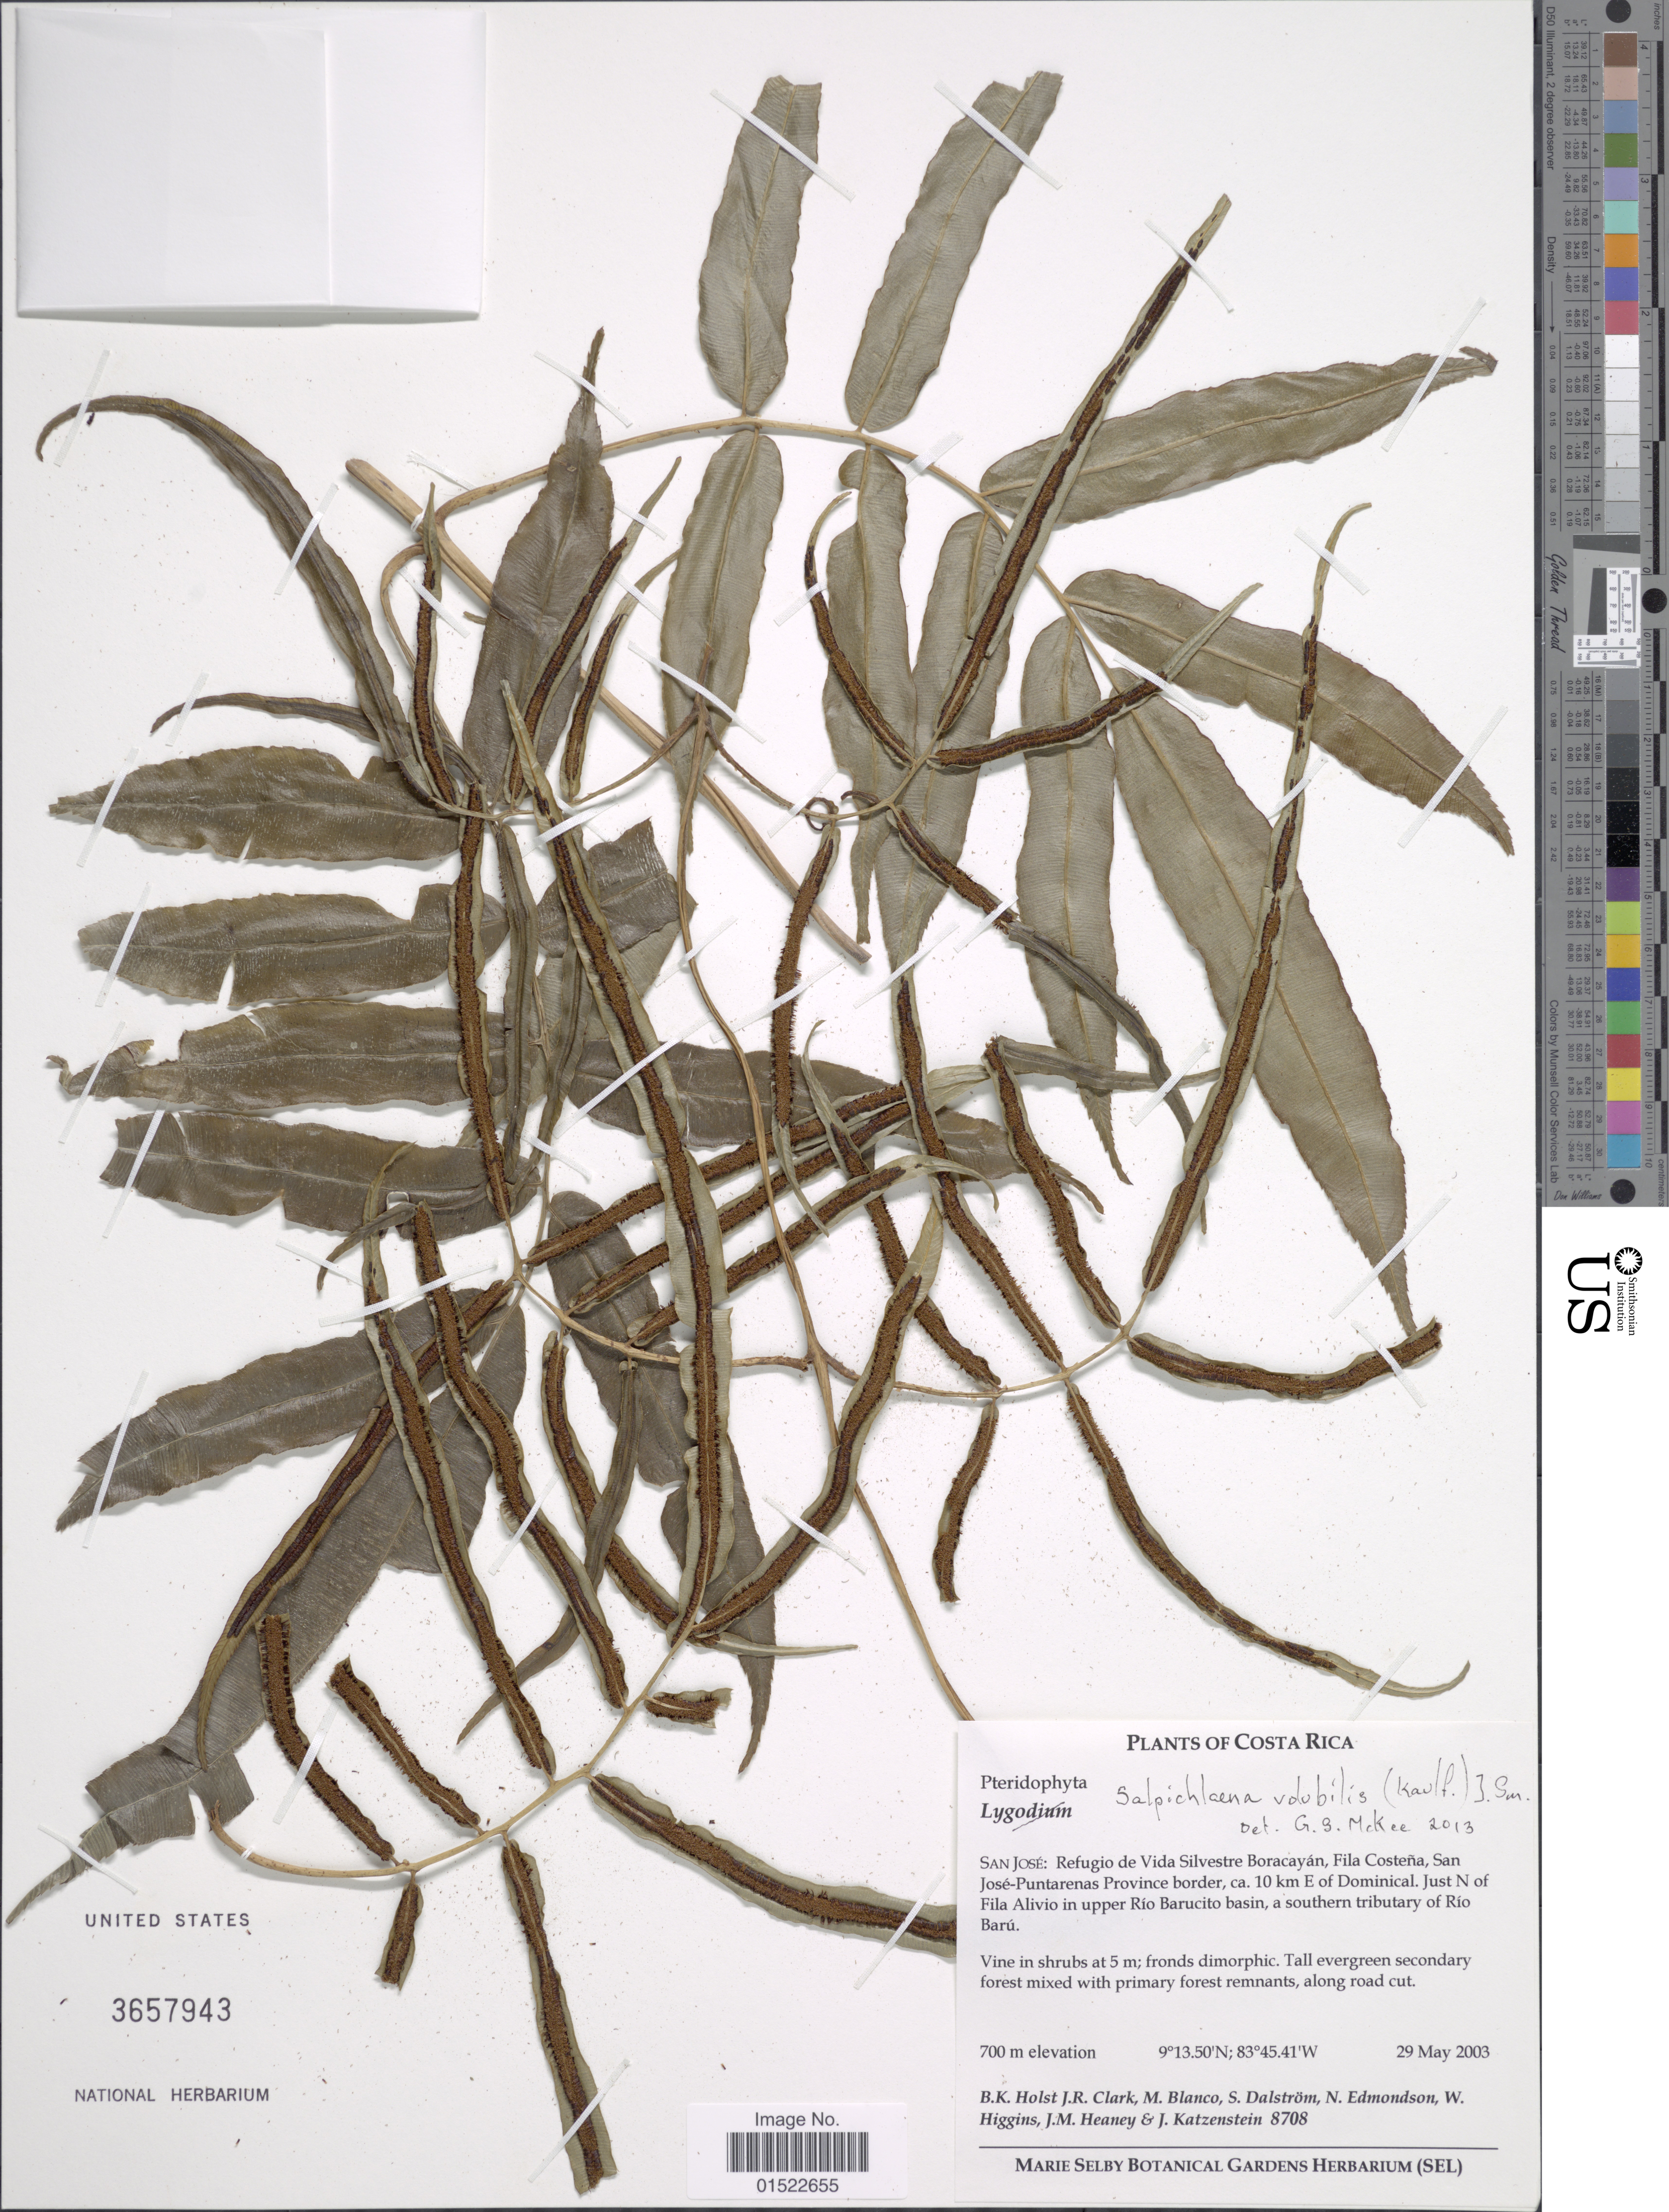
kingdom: Plantae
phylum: Tracheophyta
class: Polypodiopsida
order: Polypodiales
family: Blechnaceae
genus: Salpichlaena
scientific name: Salpichlaena volubilis subsp. volubilis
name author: (Kaulf.) J. Sm.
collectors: B. Holst, J. R. Clark, M. Blanco, S. Dalström & et al.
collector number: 8708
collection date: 2003-05-29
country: Costa Rica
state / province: San José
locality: Refugio de Vida Silvestre Boracayan, Fi;a Costeña, San Jose-Puntarenas Province border,ca. 10 km E of Dominical, Just N of Fila Alivio in upper Rio Barucito basin, a southern tributary of Rio Baru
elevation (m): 700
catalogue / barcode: US 3657943